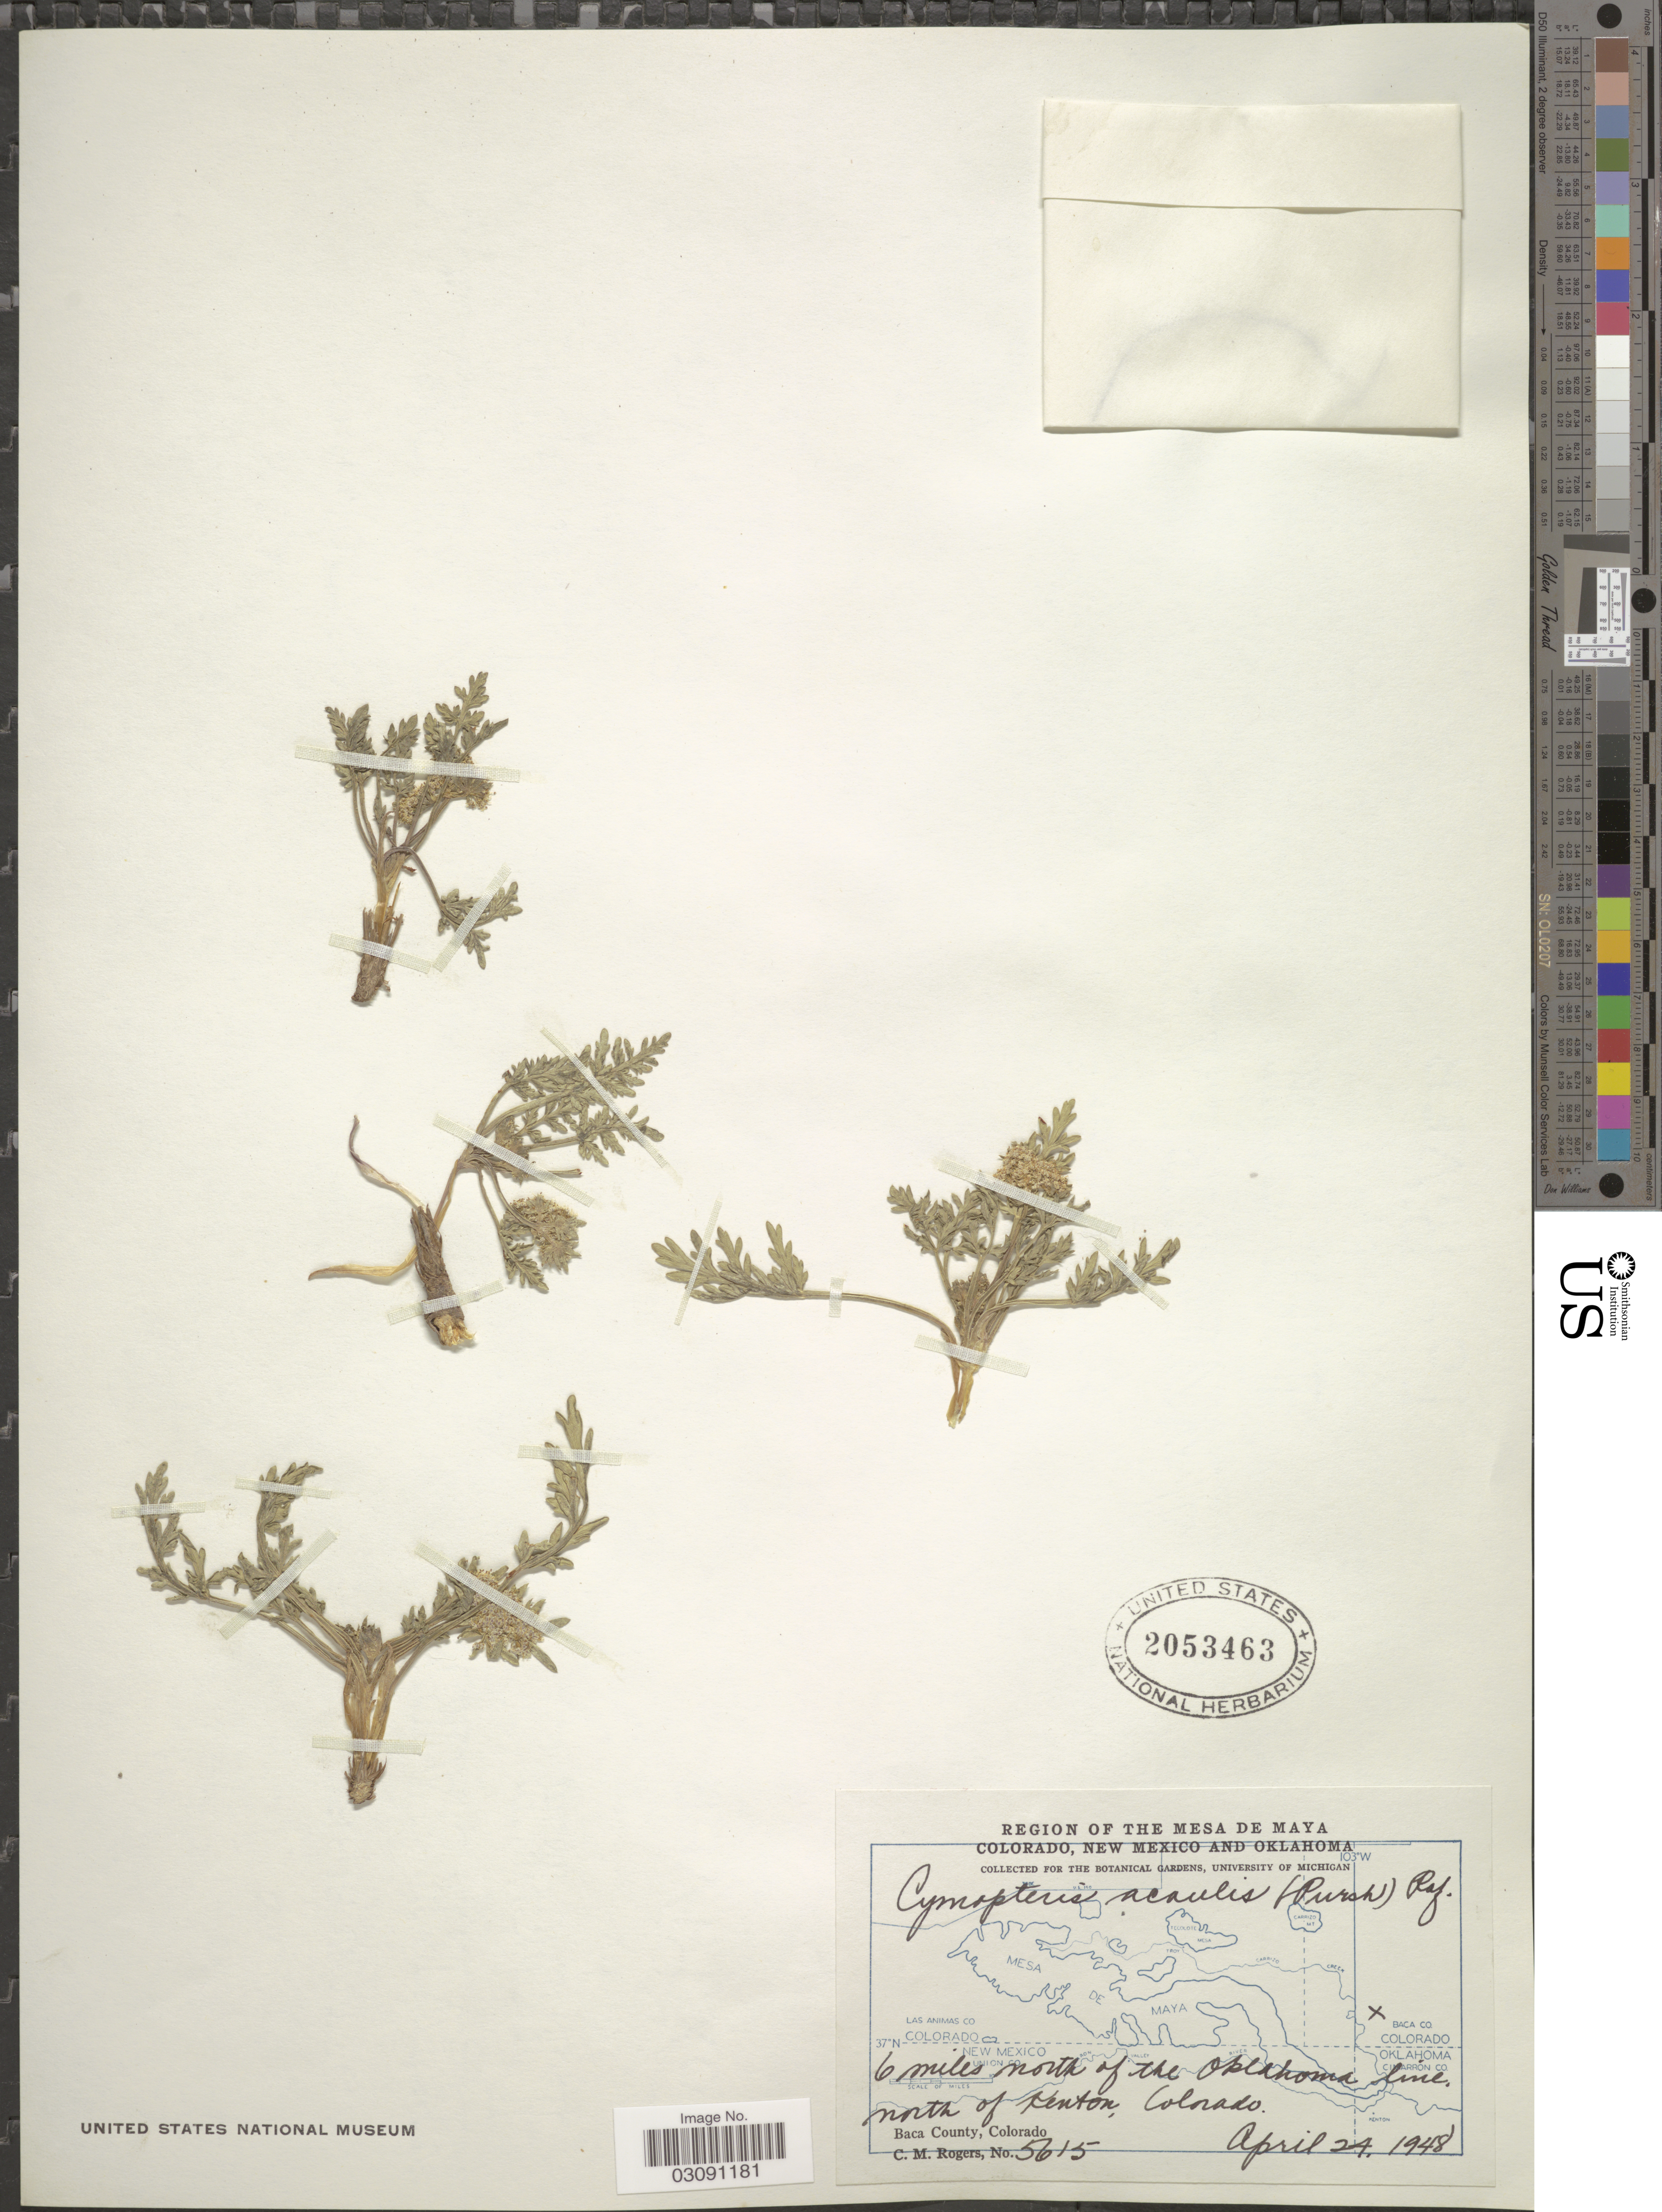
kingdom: Plantae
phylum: Tracheophyta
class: Magnoliopsida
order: Apiales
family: Apiaceae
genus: Cymopterus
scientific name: Cymopterus acaulis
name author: (Pursh) Raf.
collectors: C. M. Rogers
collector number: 5615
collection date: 1948-04-24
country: United States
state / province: Colorado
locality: The Mesa de Maya, Colorado, 6 miles north of the Oklahoma line. north of Kenton. Baca County.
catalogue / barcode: US 2053463